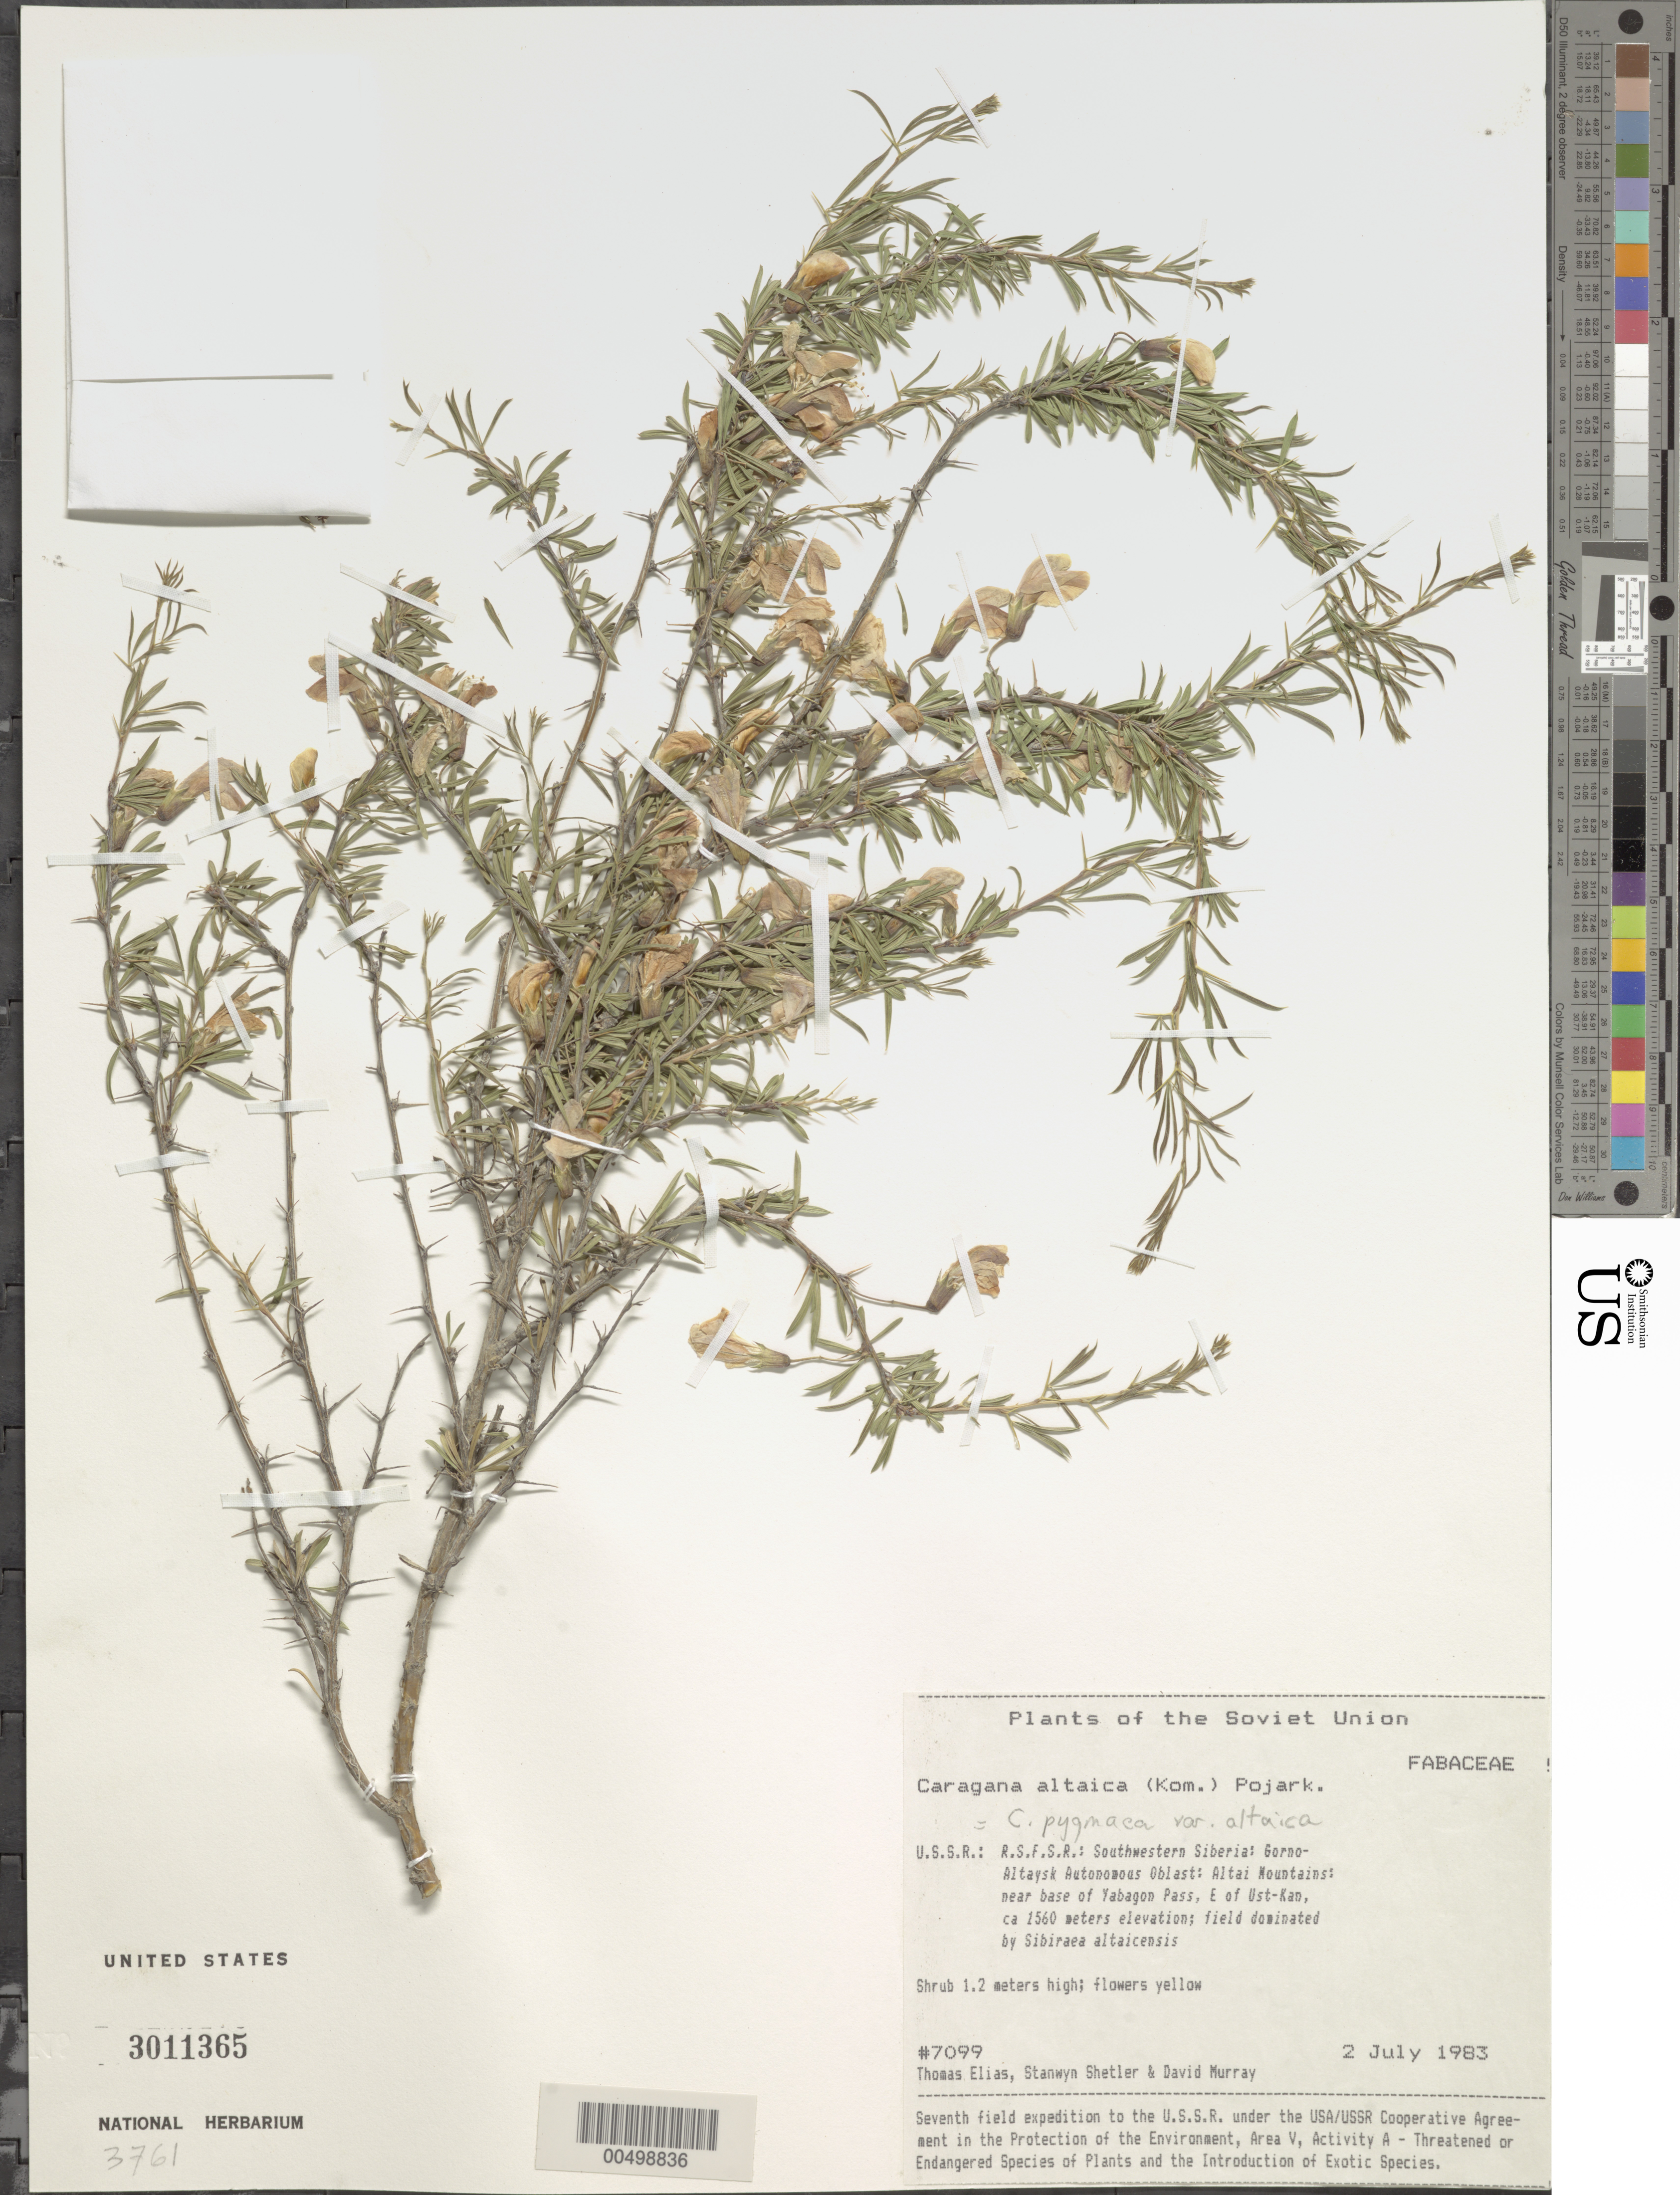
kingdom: Plantae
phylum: Tracheophyta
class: Magnoliopsida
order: Fabales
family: Fabaceae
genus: Caragana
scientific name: Caragana pygmaea var. altaica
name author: Kom.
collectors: T. Elias, S. Shetler & D. F. Murray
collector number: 7099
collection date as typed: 02 Jul 1983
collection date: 1983-07-02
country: Russian Federation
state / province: Altai Republic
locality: Altai Mountains, near base of Yabagon Pass, E of Ust-Kan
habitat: field dominated by Sibiraea altaicensis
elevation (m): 1560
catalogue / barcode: US 3011365